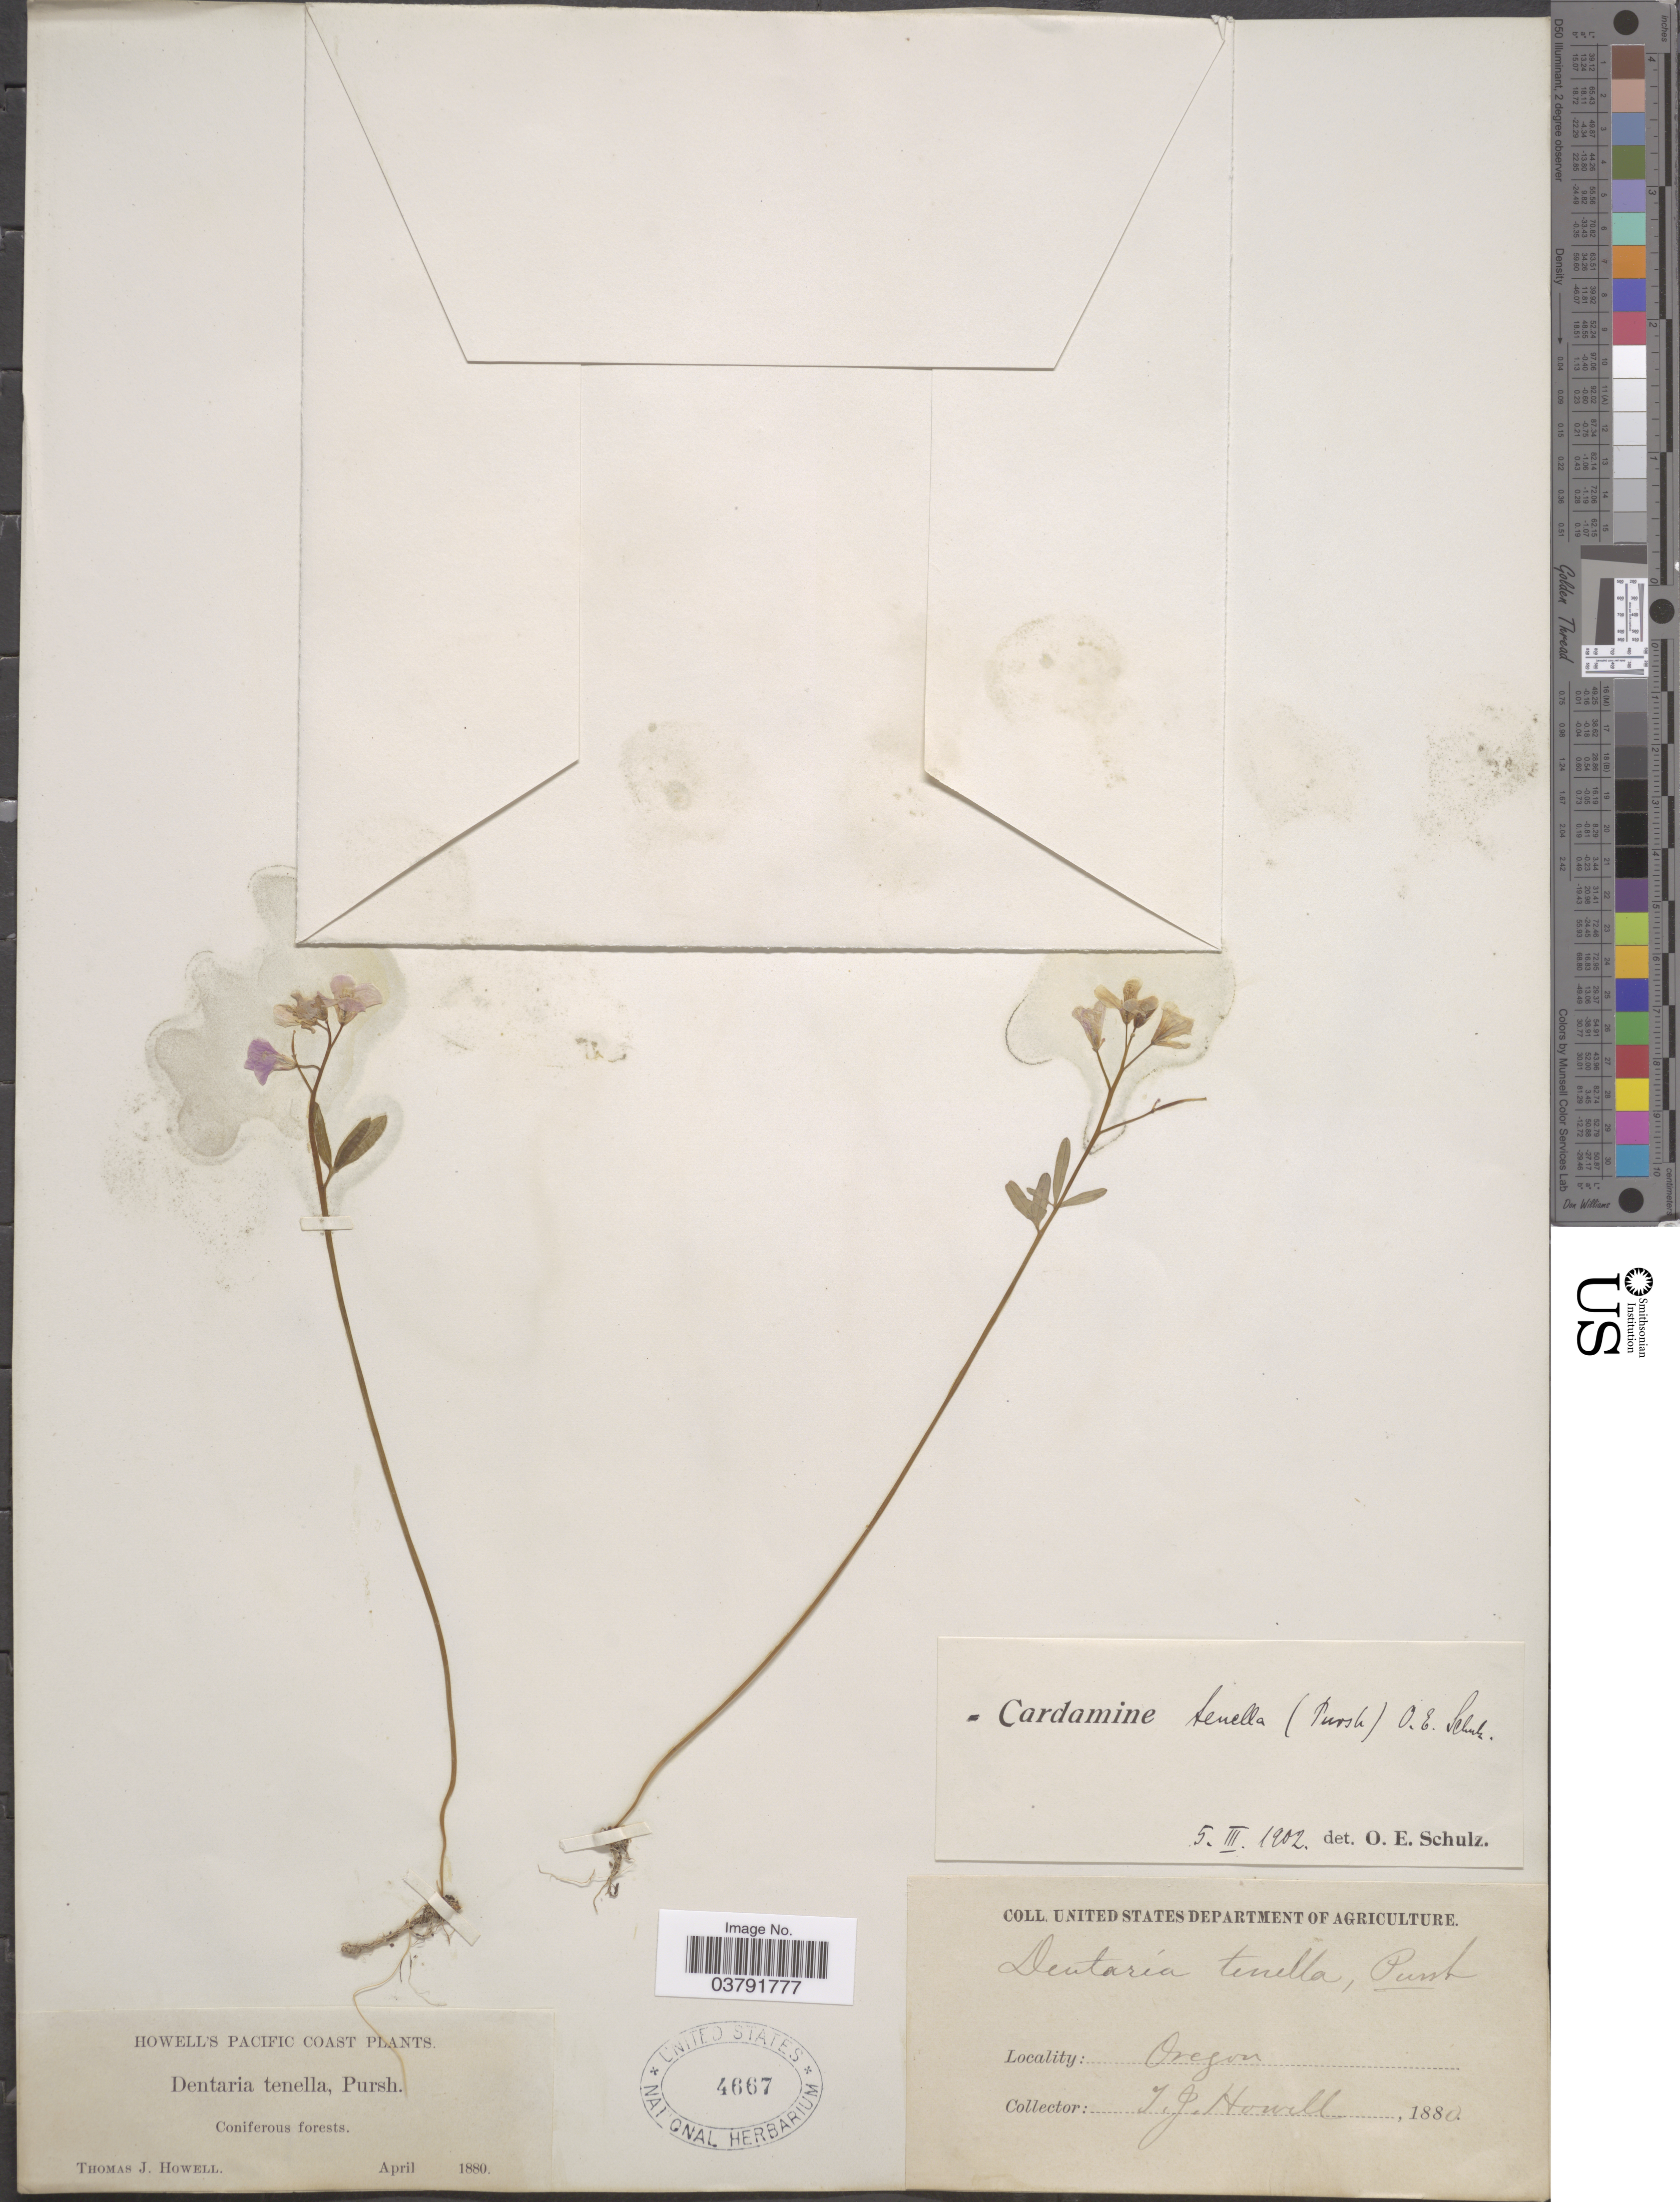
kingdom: Plantae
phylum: Tracheophyta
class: Magnoliopsida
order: Brassicales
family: Brassicaceae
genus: Dentaria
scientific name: Dentaria tenella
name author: Pursh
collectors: T. J. Howell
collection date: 1880-04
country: United States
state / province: Oregon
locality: Pacific Coast.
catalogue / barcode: US 4667